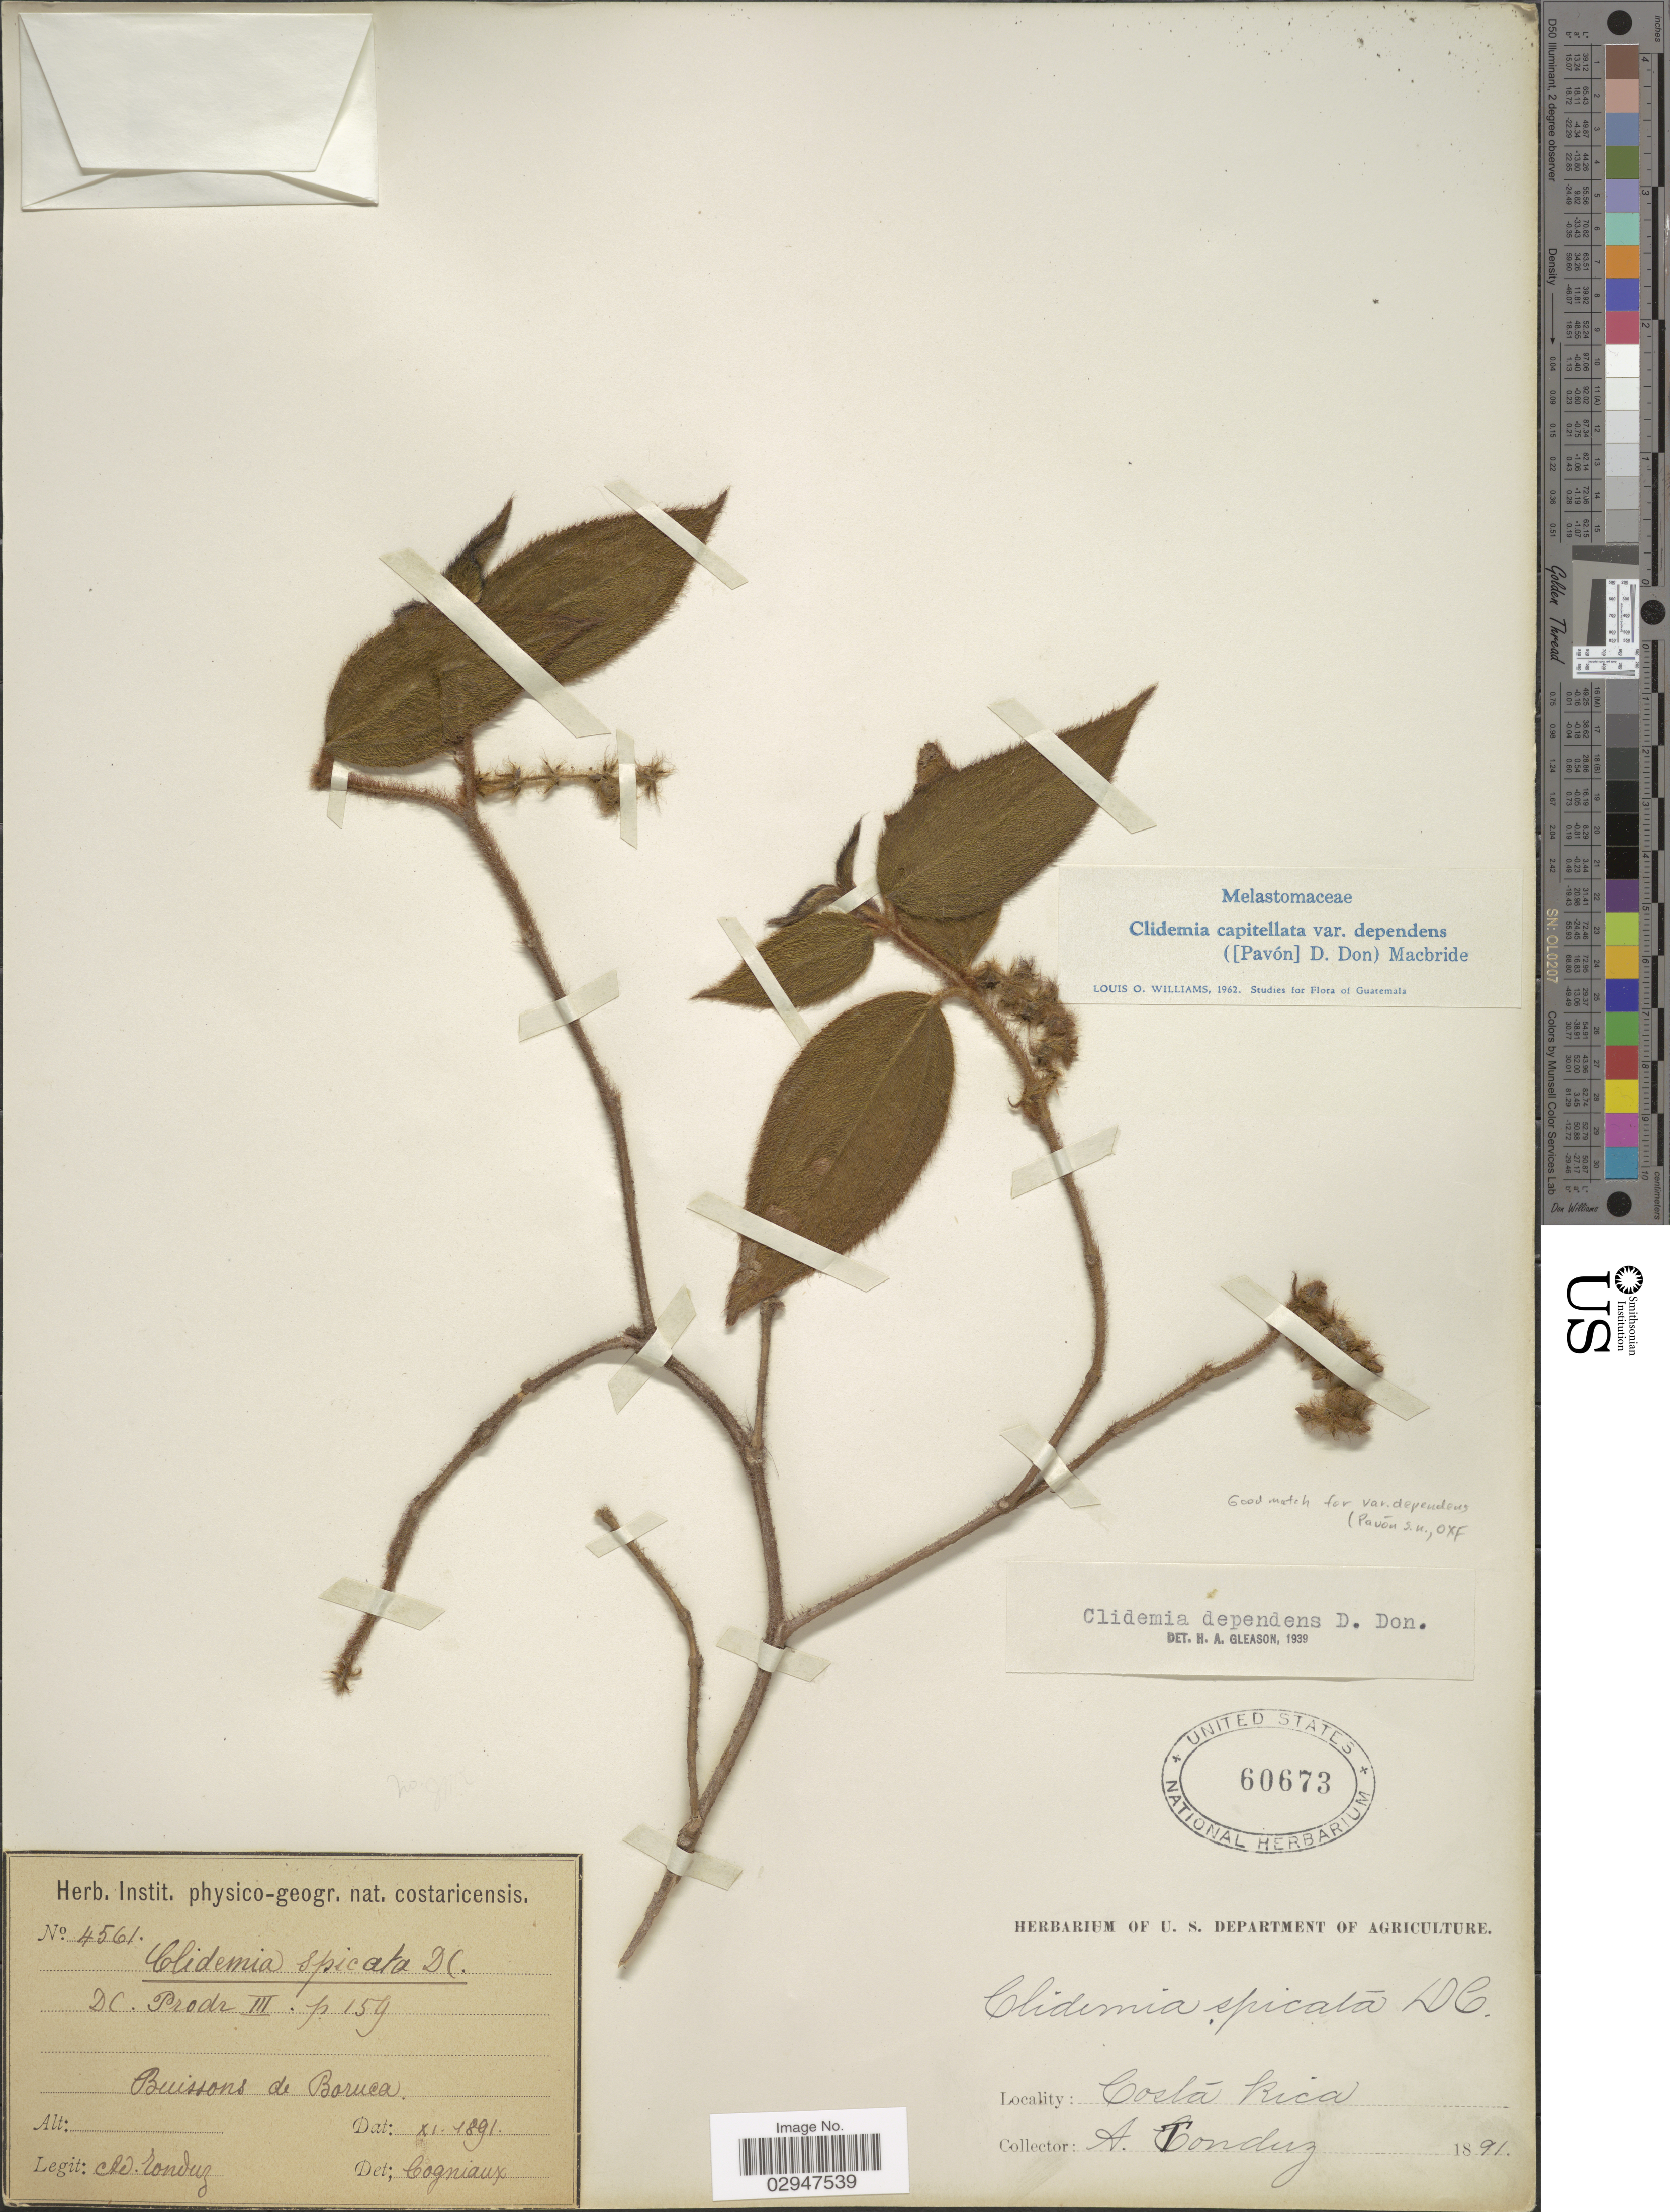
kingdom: Plantae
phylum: Tracheophyta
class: Magnoliopsida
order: Myrtales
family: Melastomataceae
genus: Clidemia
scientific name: Clidemia capitellata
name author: (Bonpl.) D. Don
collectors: A. Tonduz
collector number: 4561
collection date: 1891-11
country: Costa Rica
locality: Buissons de Boruca.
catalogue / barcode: US 60673